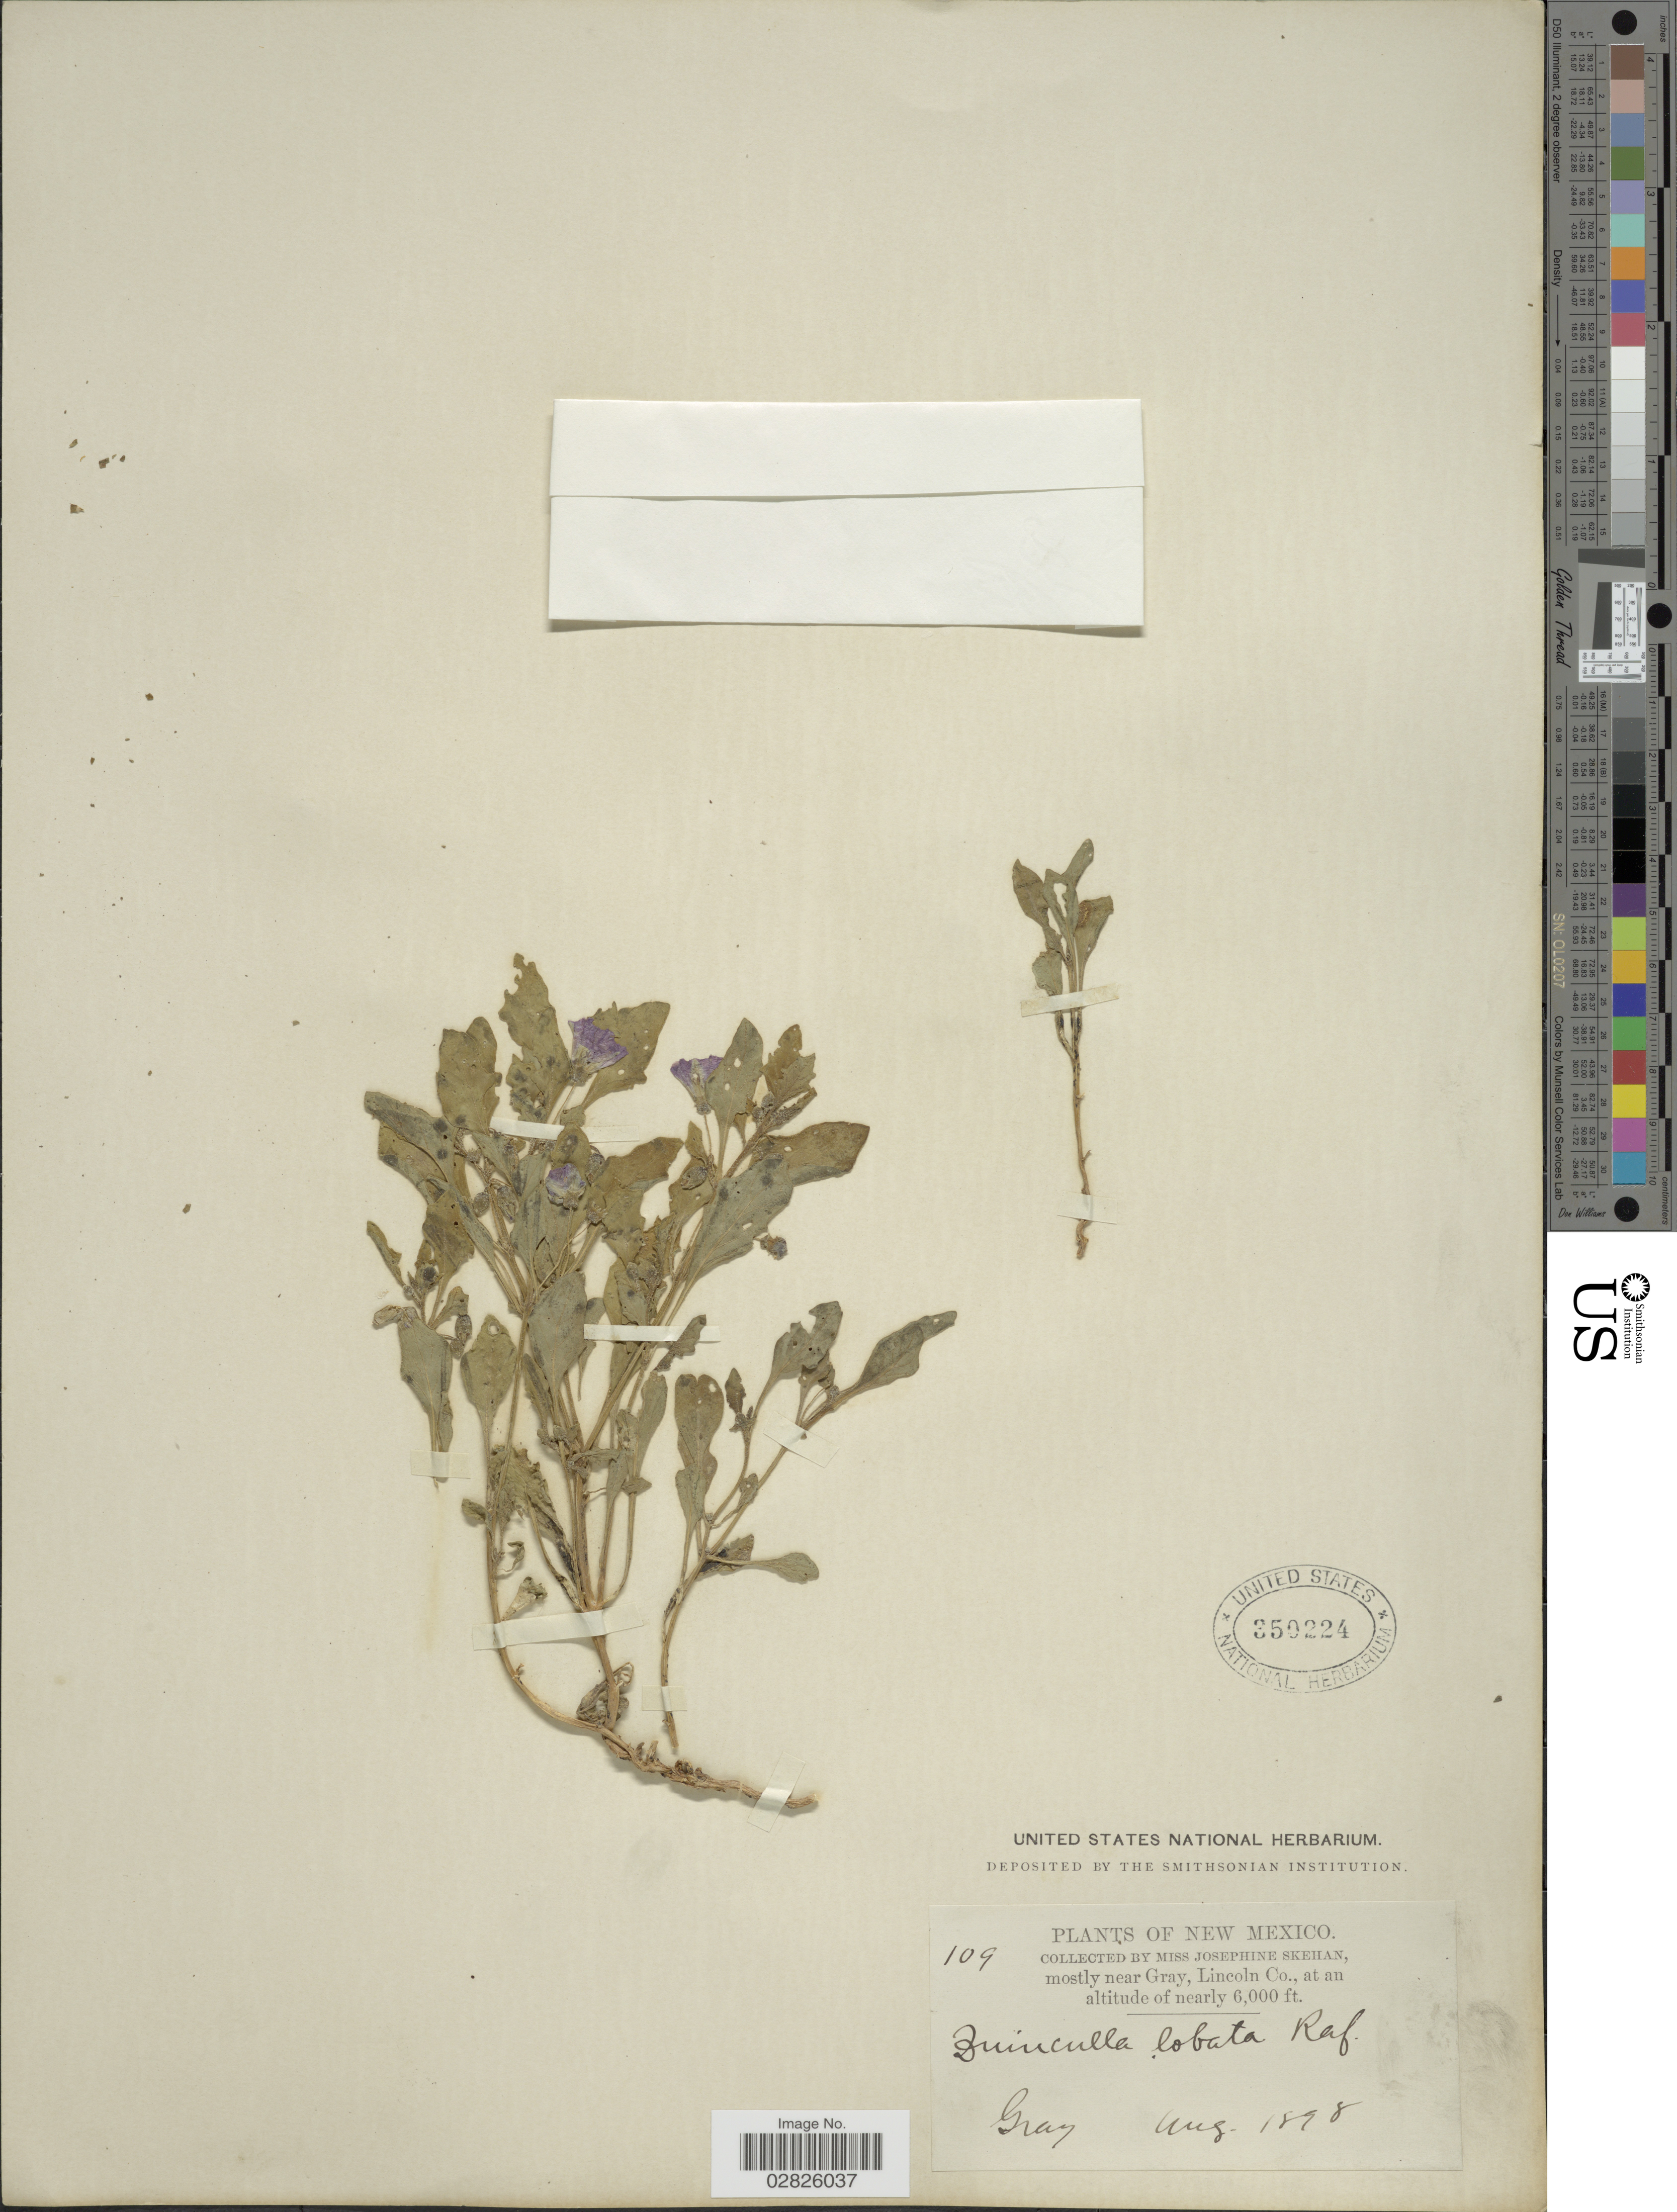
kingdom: Plantae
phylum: Tracheophyta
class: Magnoliopsida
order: Solanales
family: Solanaceae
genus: Quincula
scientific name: Quincula lobata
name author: (Torr.) Raf.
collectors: J. Skehan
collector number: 109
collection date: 1898-08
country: United States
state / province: New Mexico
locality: Gray, Lincoln Co.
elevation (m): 1829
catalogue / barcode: US 350224